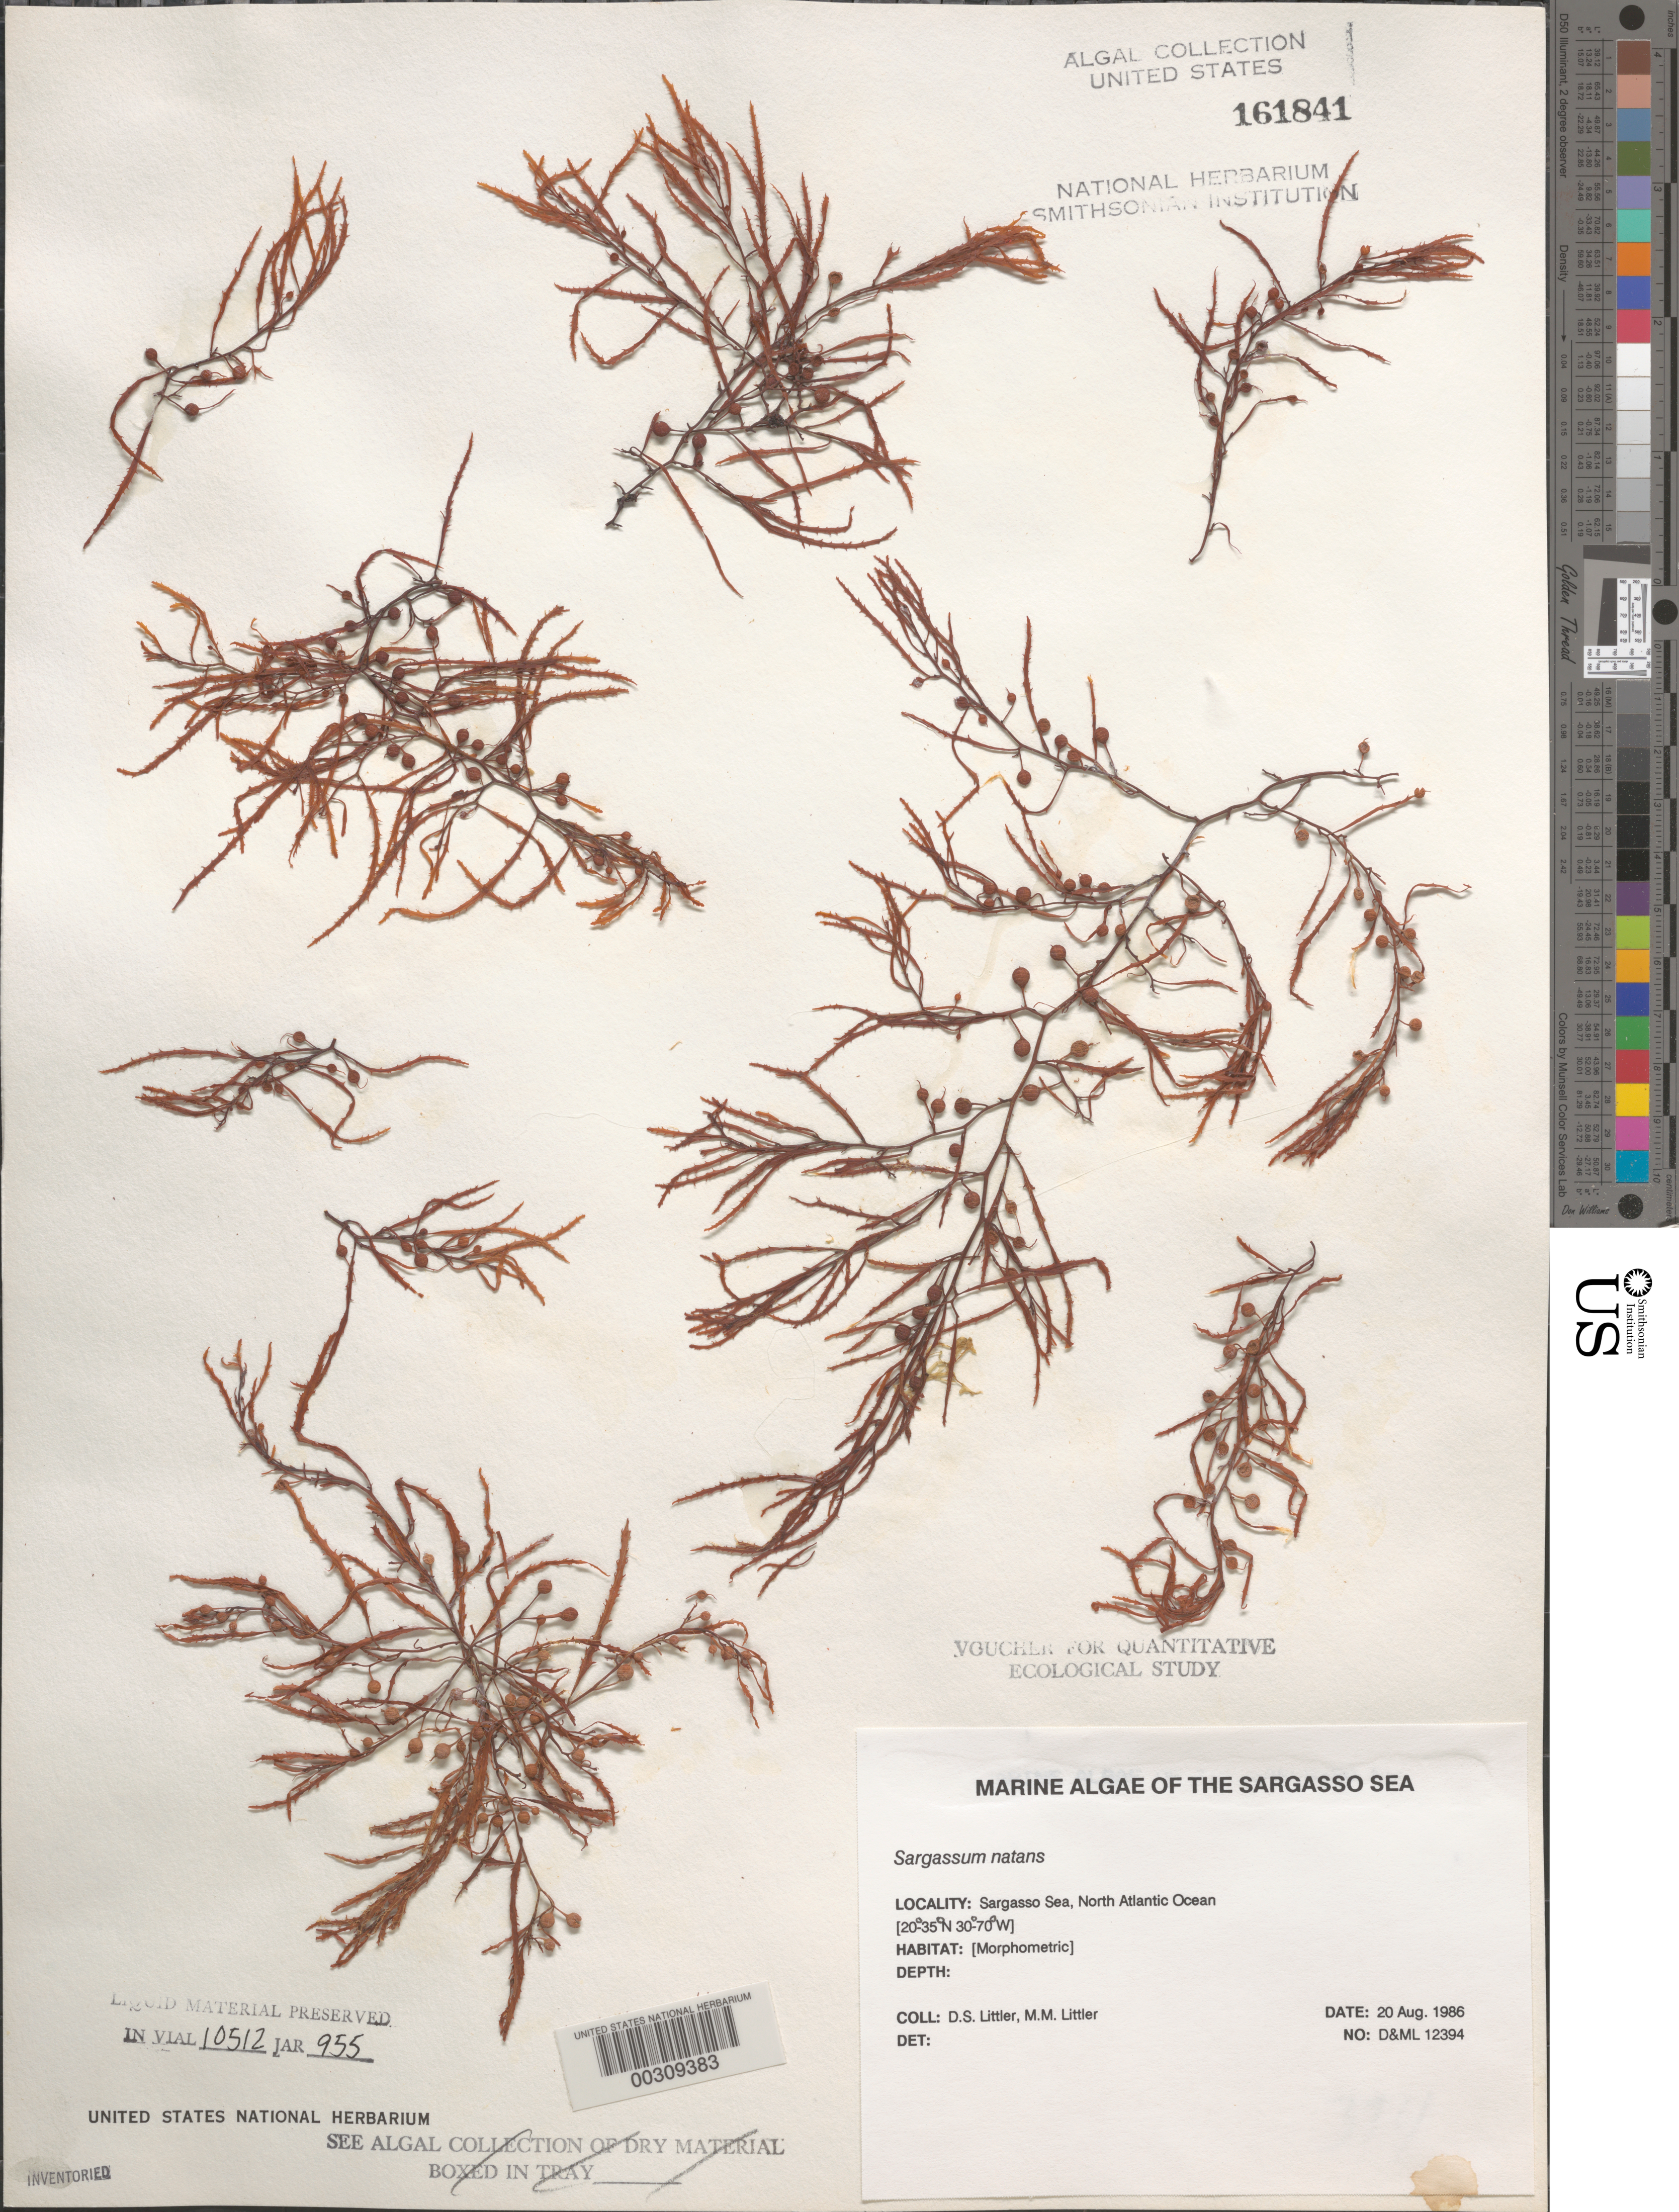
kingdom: Chromista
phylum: Ochrophyta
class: Phaeophyceae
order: Fucales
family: Sargassaceae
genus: Sargassum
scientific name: Sargassum natans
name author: (L.) Gaillon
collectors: D. S. Littler & M. M. Littler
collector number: D&ML 12394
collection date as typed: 20 Aug 1986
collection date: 1986-08-20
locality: Sargasso Sea, North Atlantic Ocean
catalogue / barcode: US 161841